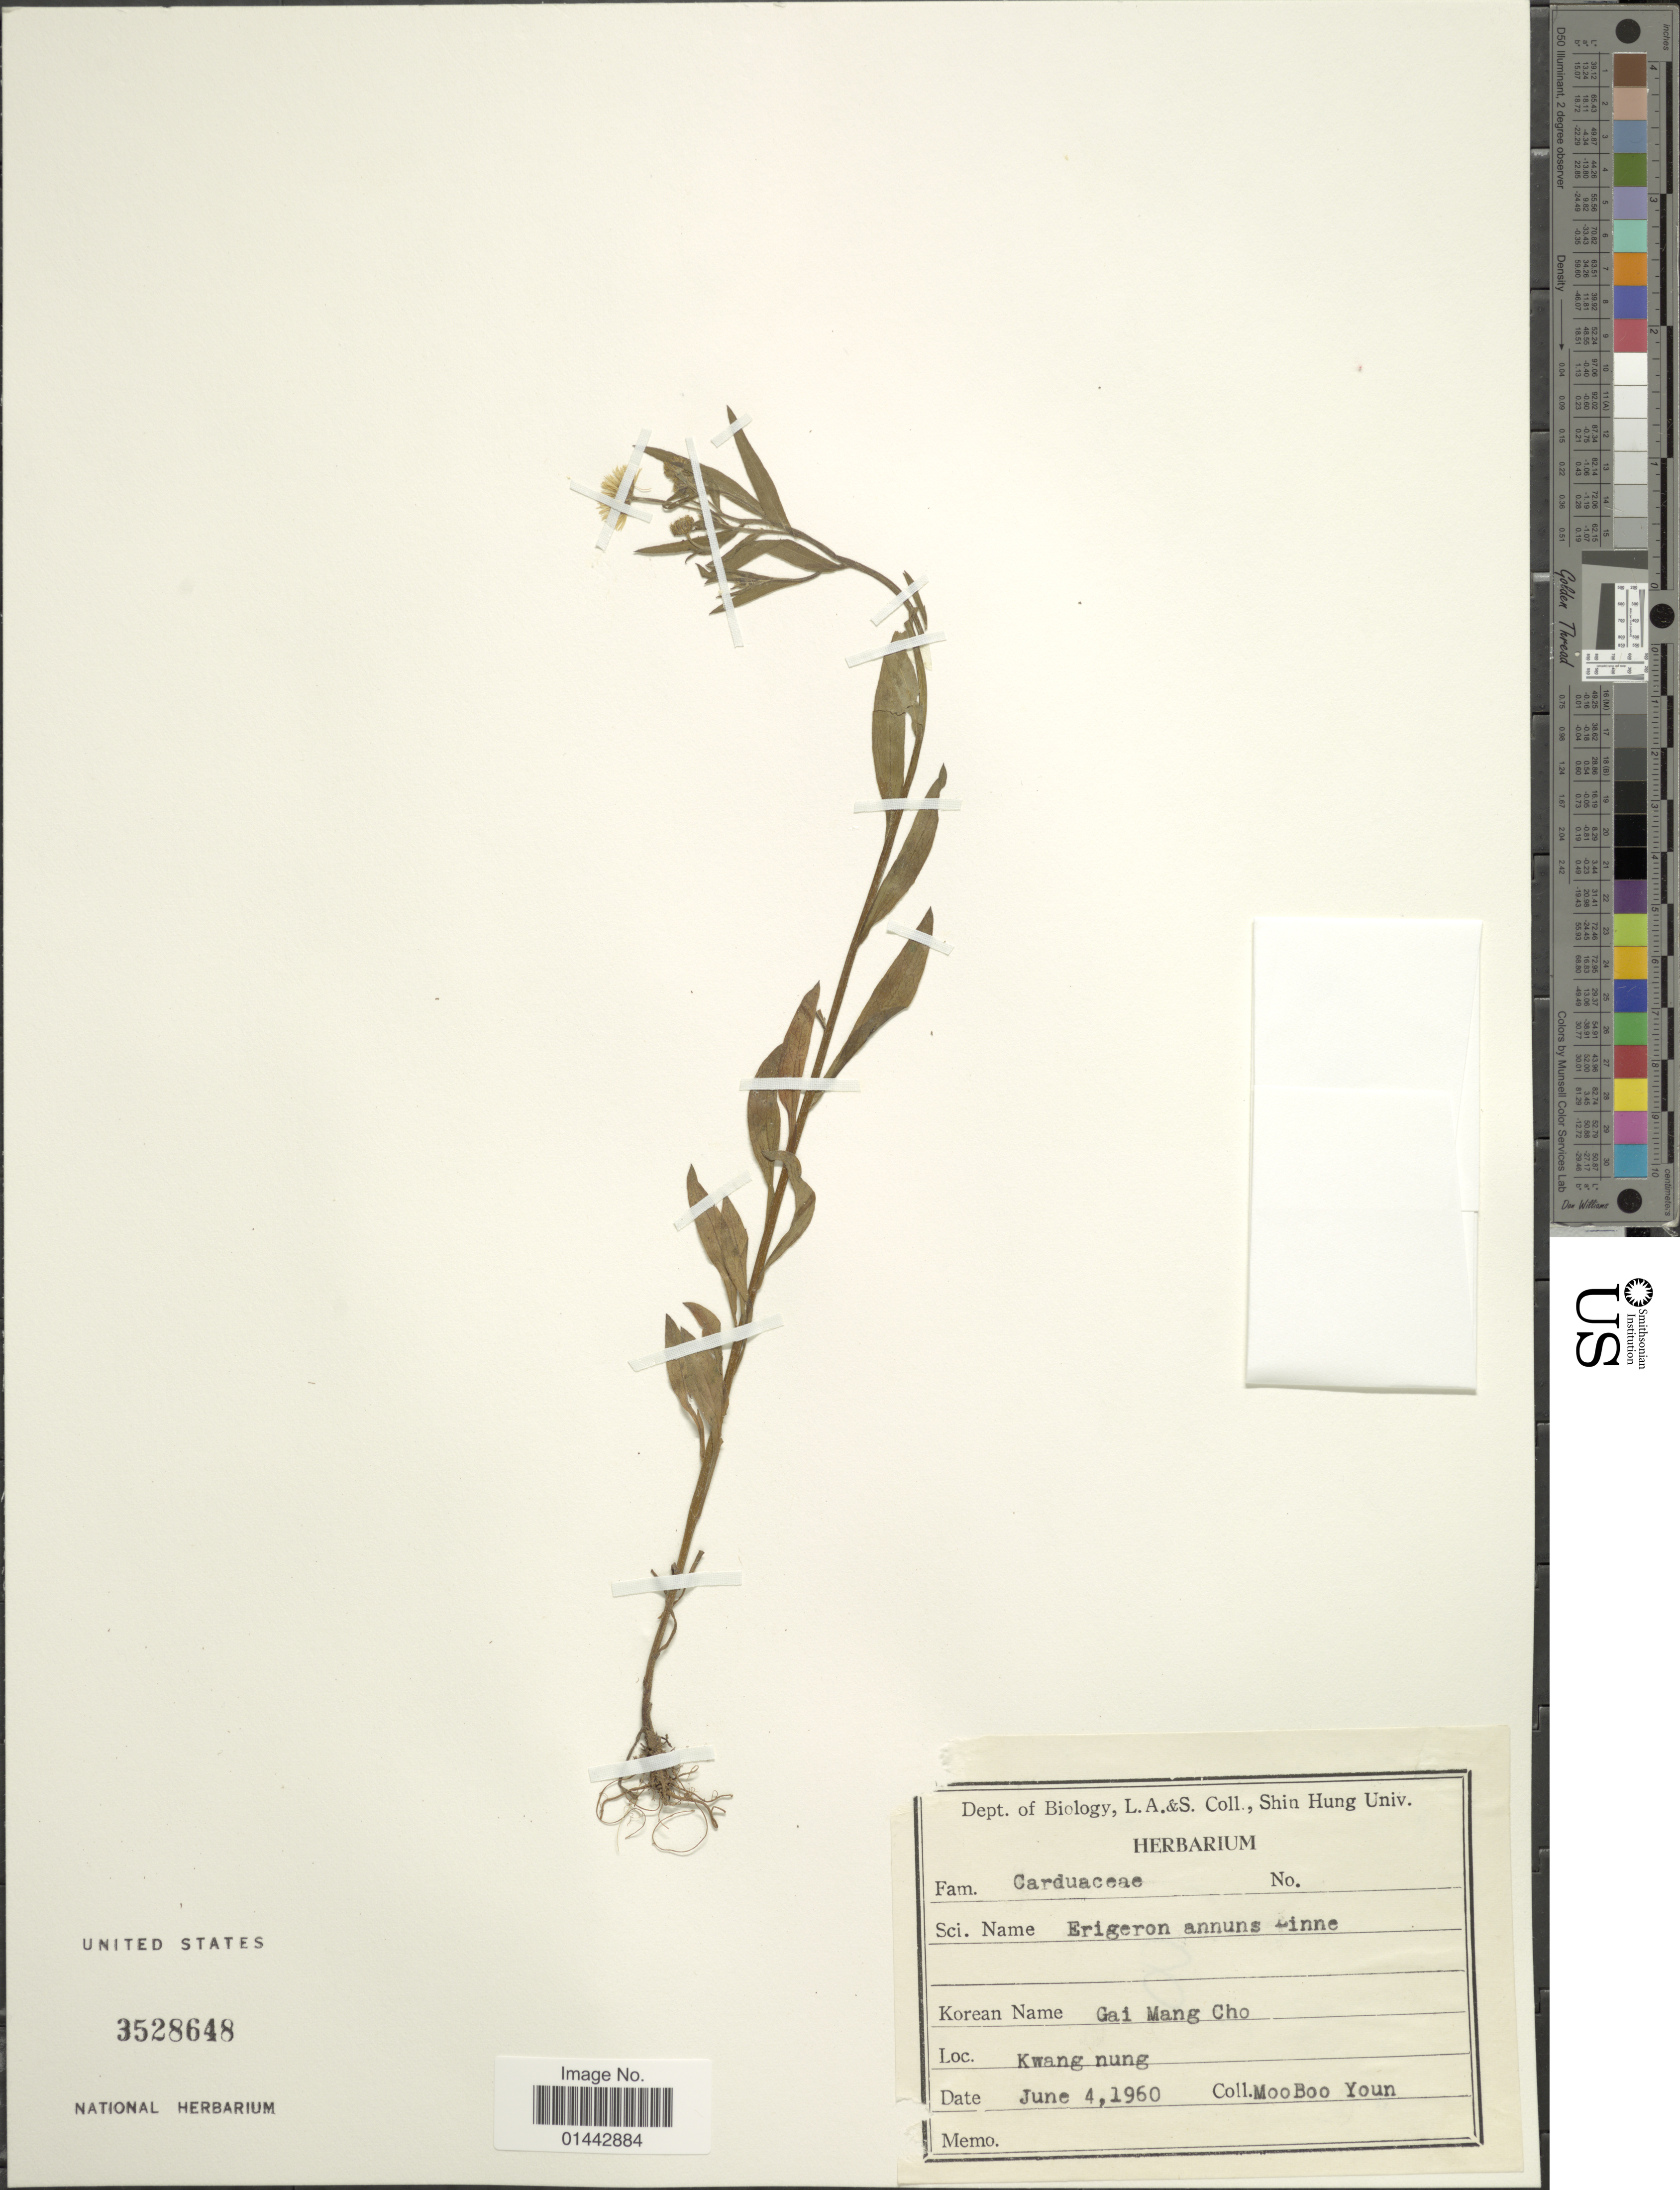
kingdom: Plantae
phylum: Tracheophyta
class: Magnoliopsida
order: Asterales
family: Asteraceae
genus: Erigeron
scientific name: Erigeron annuus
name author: (L.) Pers.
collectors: M. Youn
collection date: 1960-06-04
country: South Korea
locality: Kwang nung.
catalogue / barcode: US 3528648